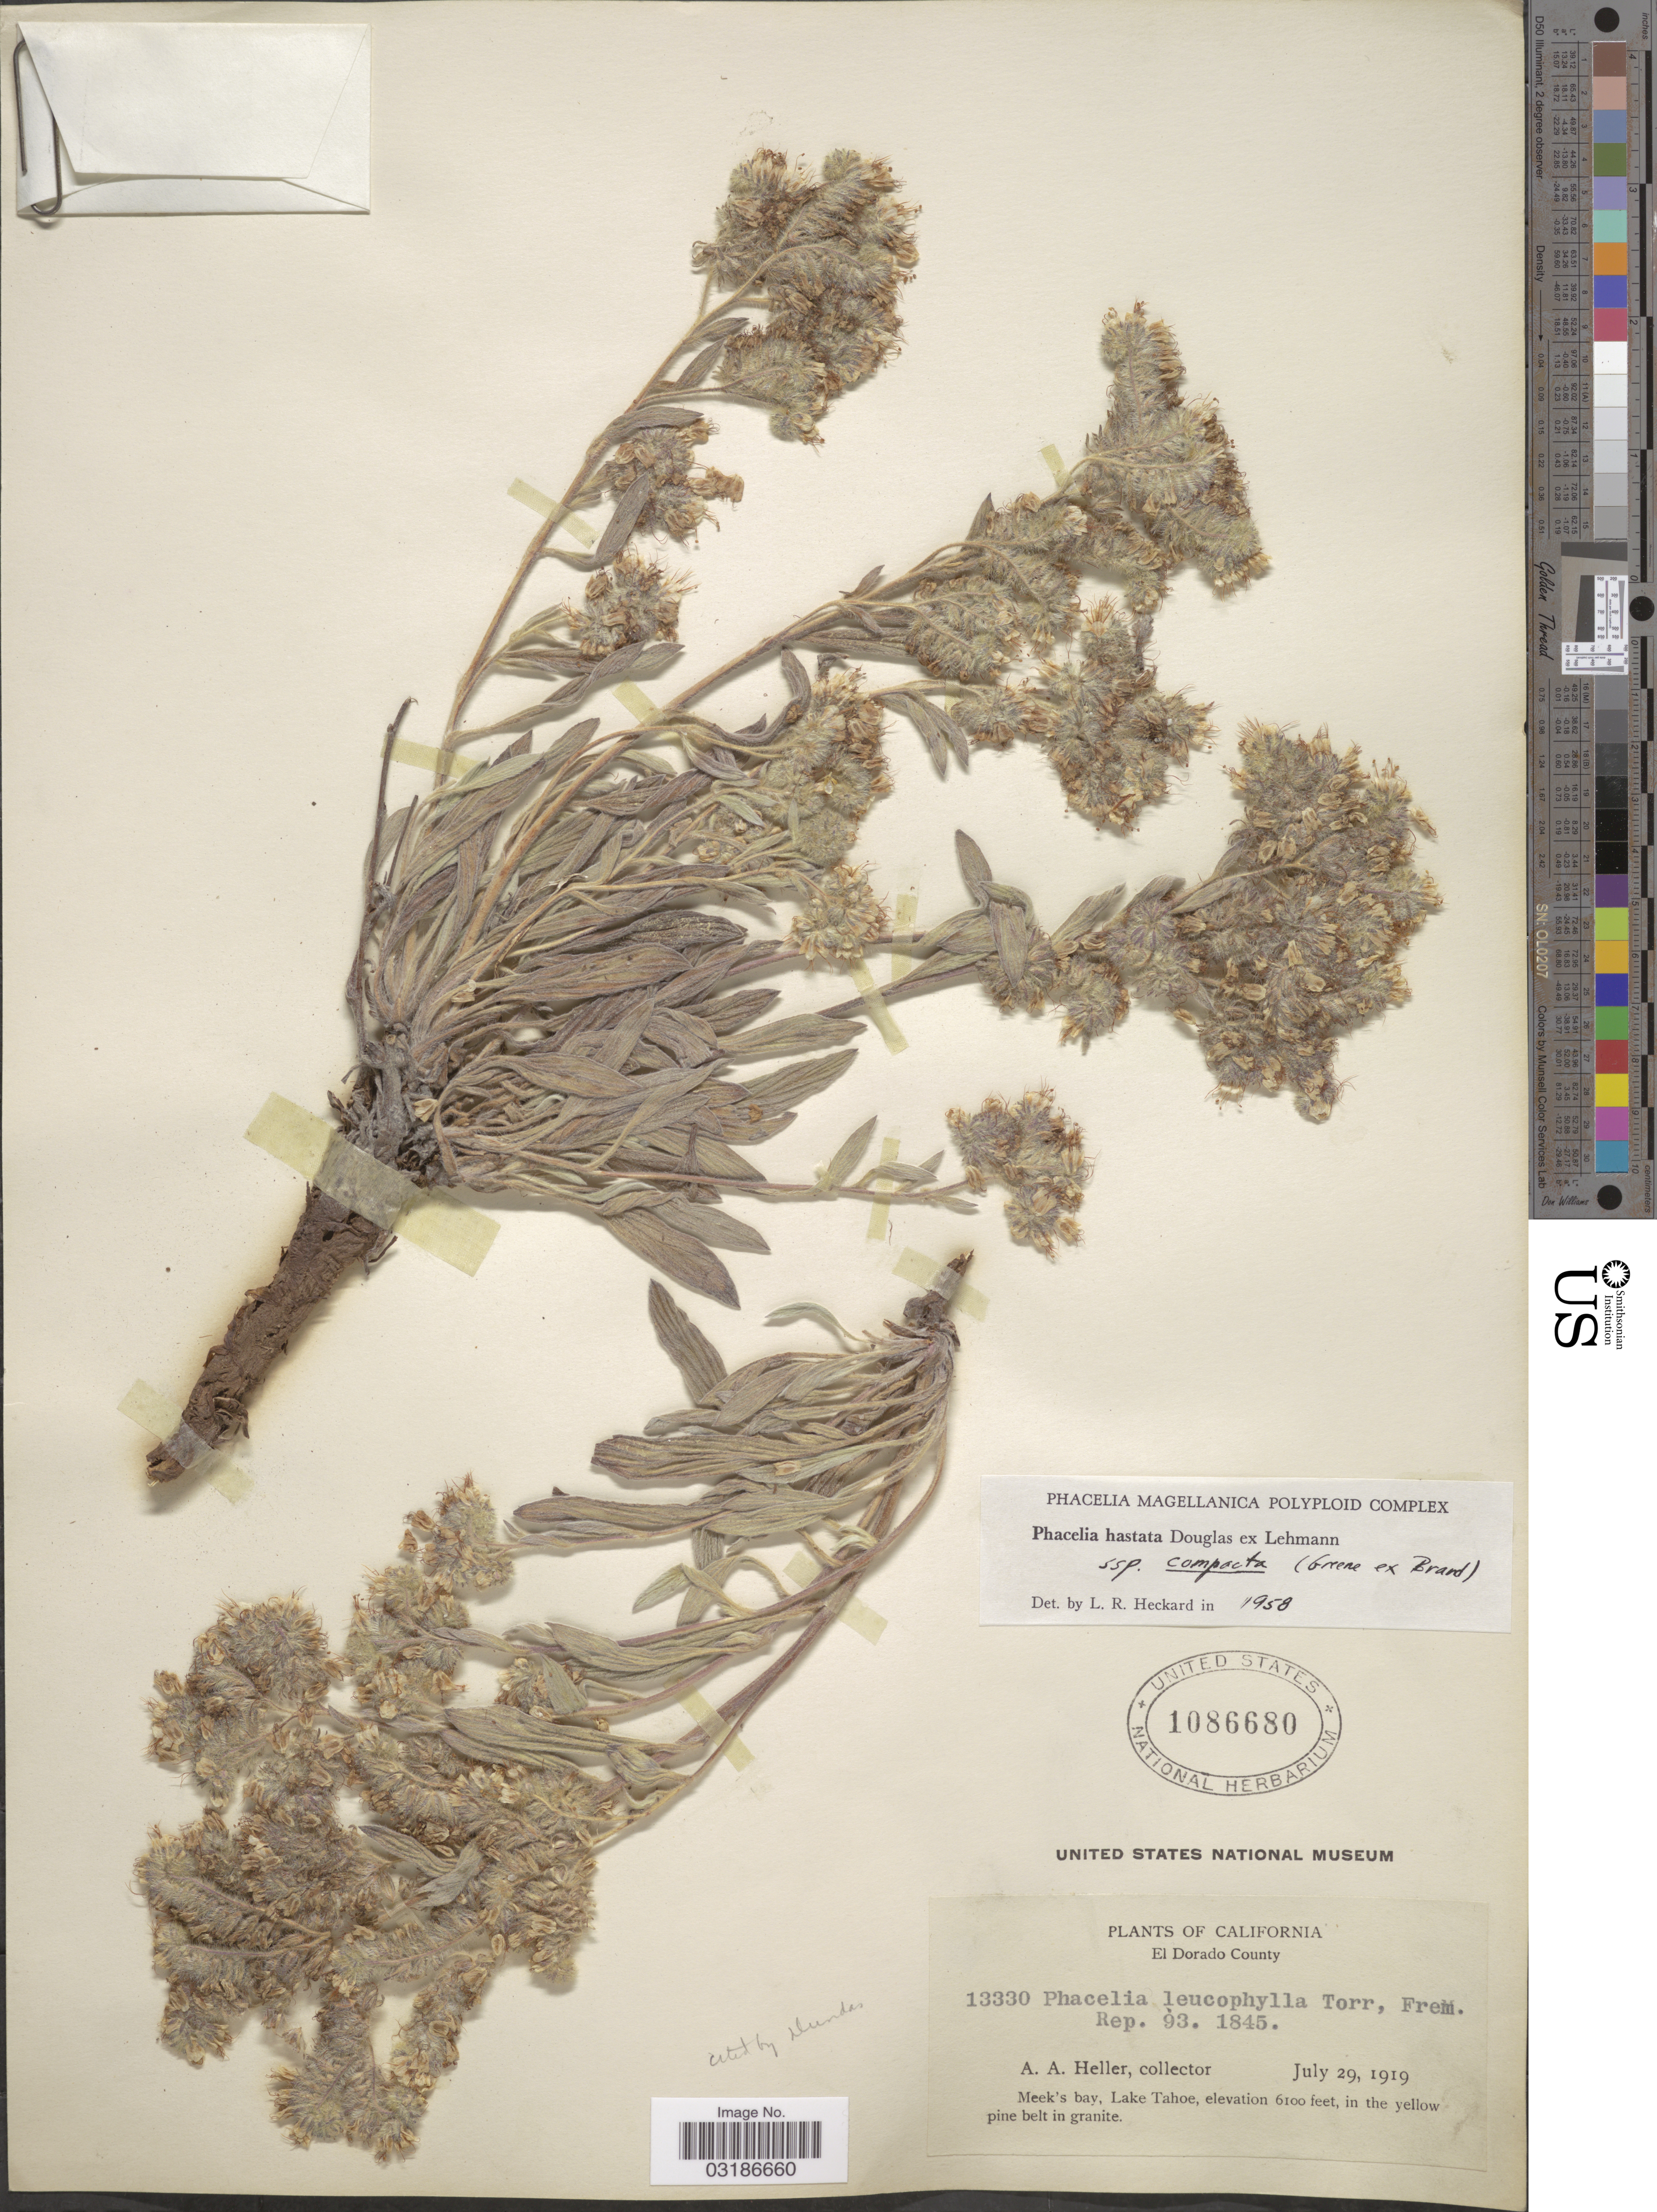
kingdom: Plantae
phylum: Tracheophyta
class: Magnoliopsida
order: Boraginales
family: Hydrophyllaceae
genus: Phacelia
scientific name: Phacelia hastata subsp. compacta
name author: (Brand) Heckard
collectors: A. A. Heller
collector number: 13330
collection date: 1919-07-29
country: United States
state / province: California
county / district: El Dorado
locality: El Dorado County, Meek's bay, Lake Tahoe.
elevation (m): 1859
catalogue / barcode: US 1086680